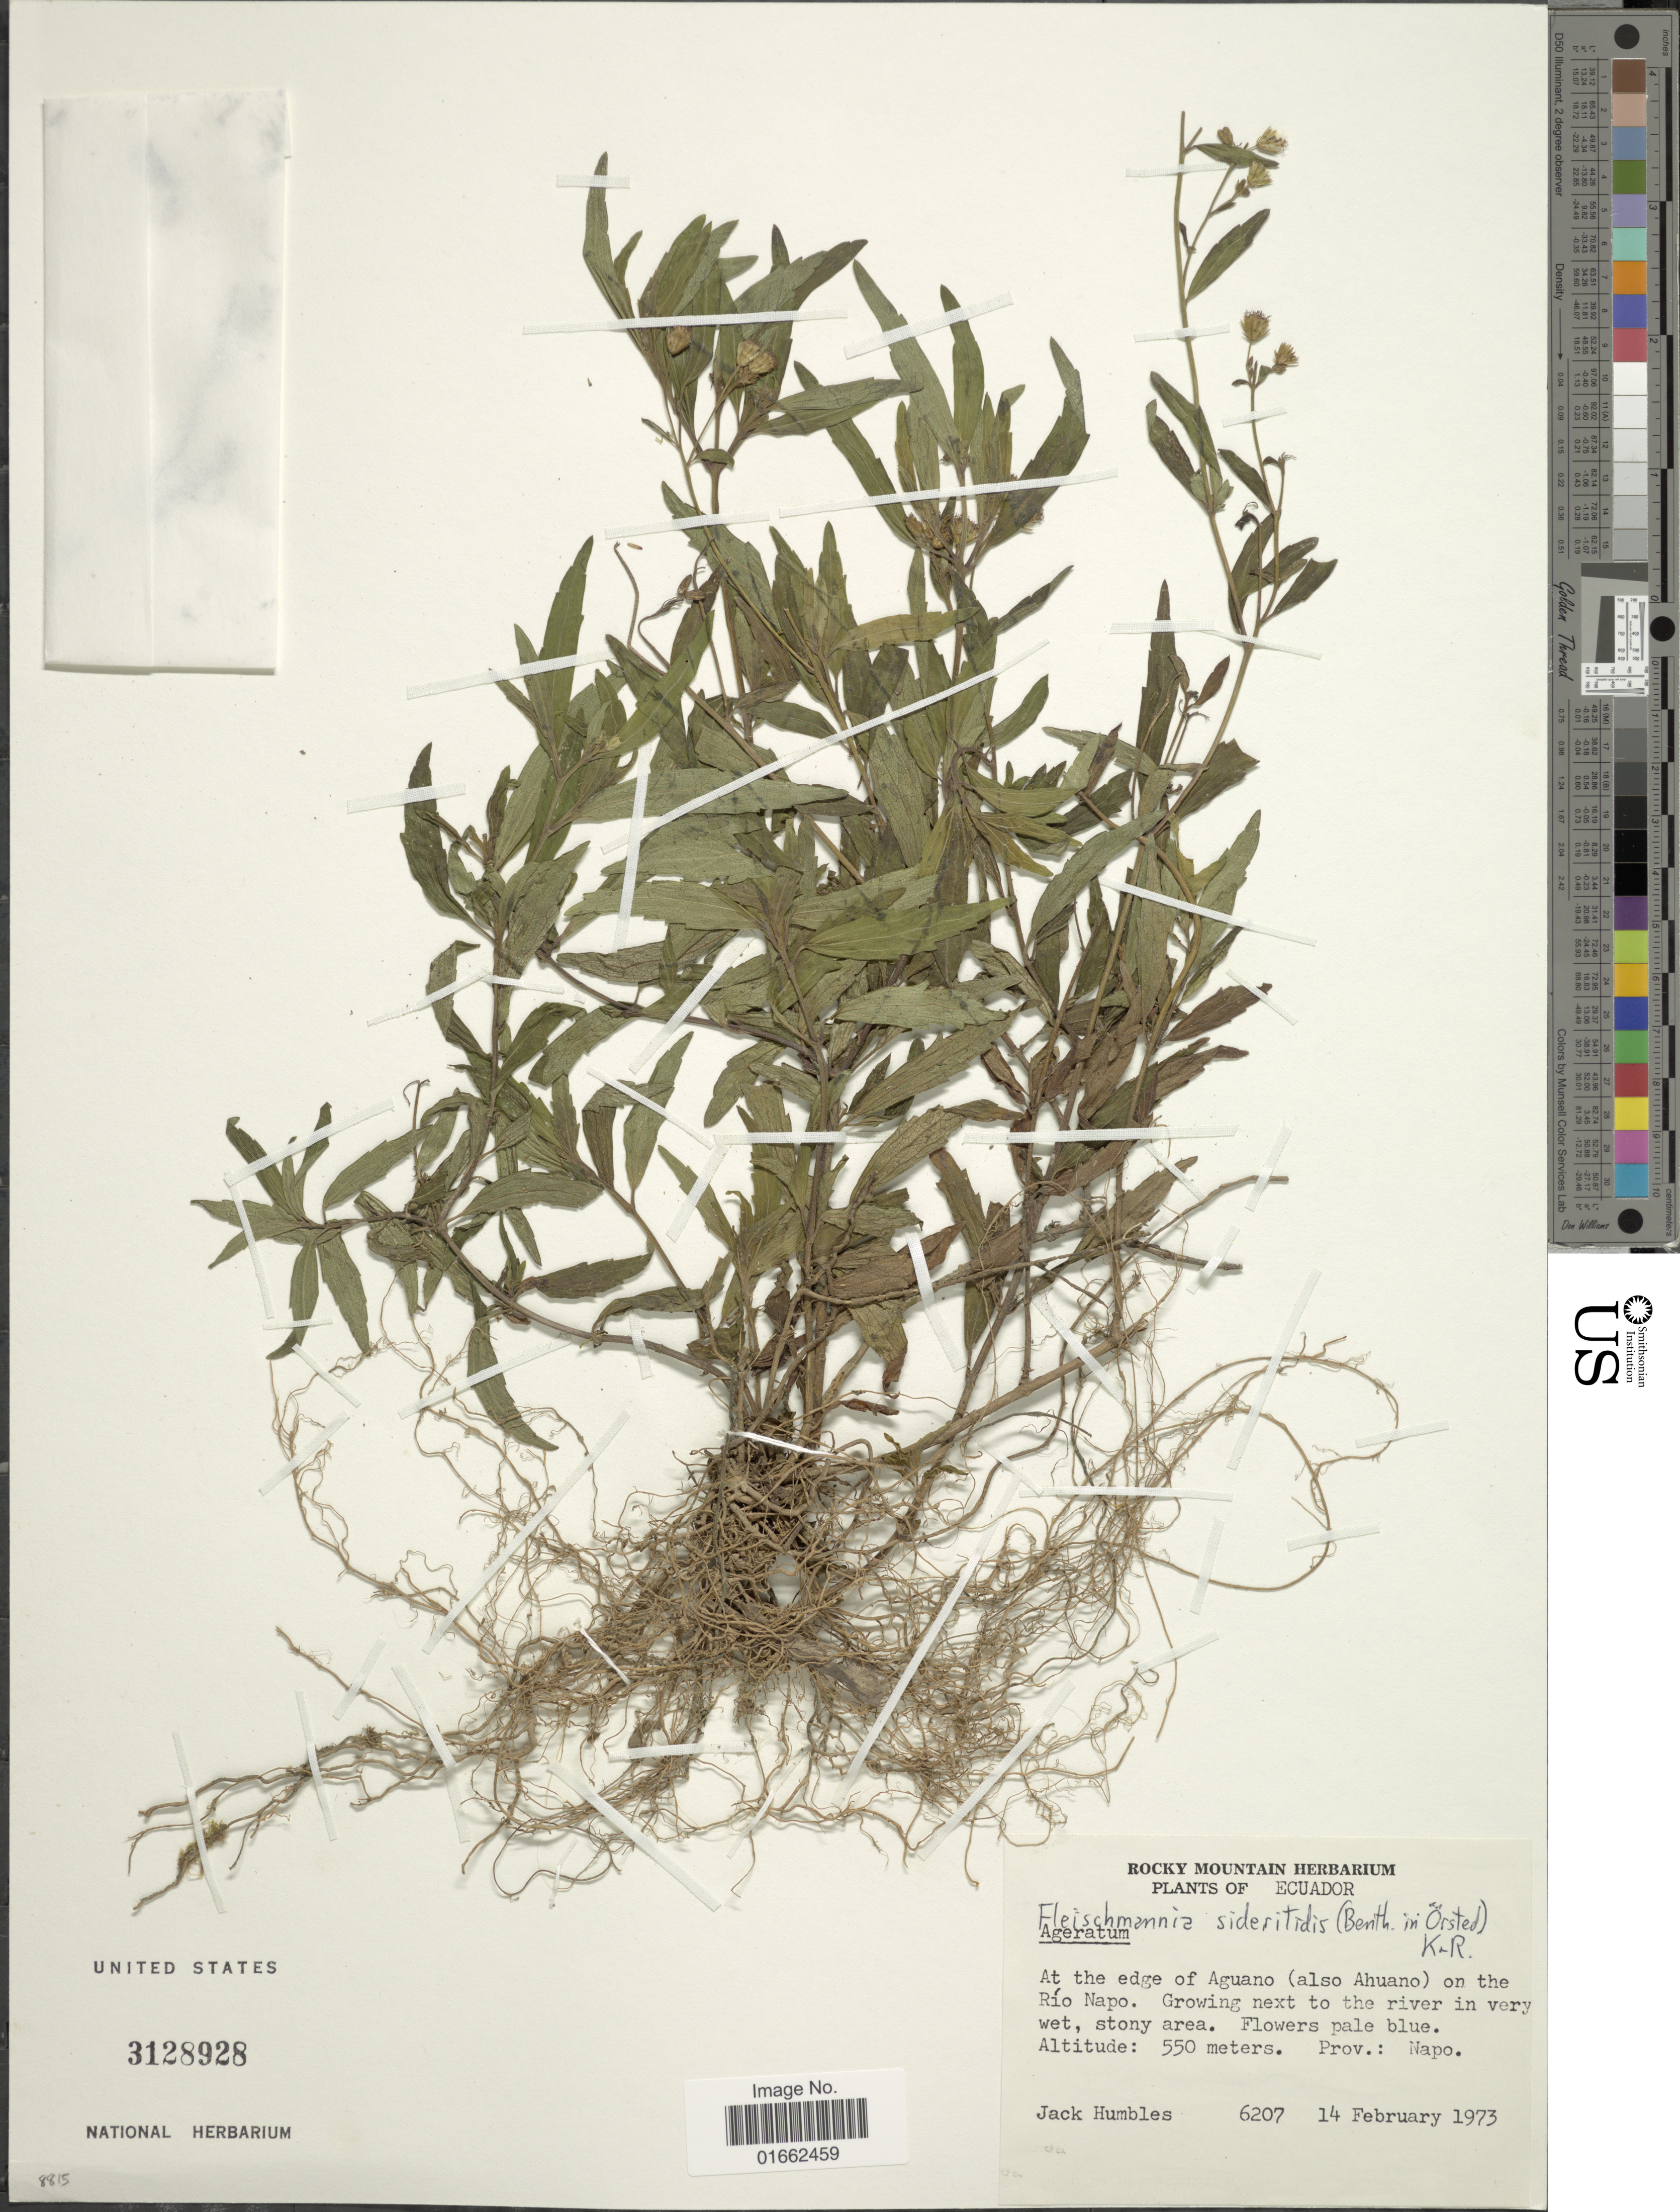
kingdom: Plantae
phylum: Tracheophyta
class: Magnoliopsida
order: Asterales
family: Asteraceae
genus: Fleischmannia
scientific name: Fleischmannia sideritides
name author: (Benth. in Oerst.) R.M. King & H. Rob.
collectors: J. Humbles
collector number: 6207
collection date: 1973-02-14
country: Ecuador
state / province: Napo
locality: At the edge of Aguano (also Ahuano) on the Río Napo. Growing next to the river in very wet, stony area. Prov.: Napo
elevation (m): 550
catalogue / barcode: US 3128928